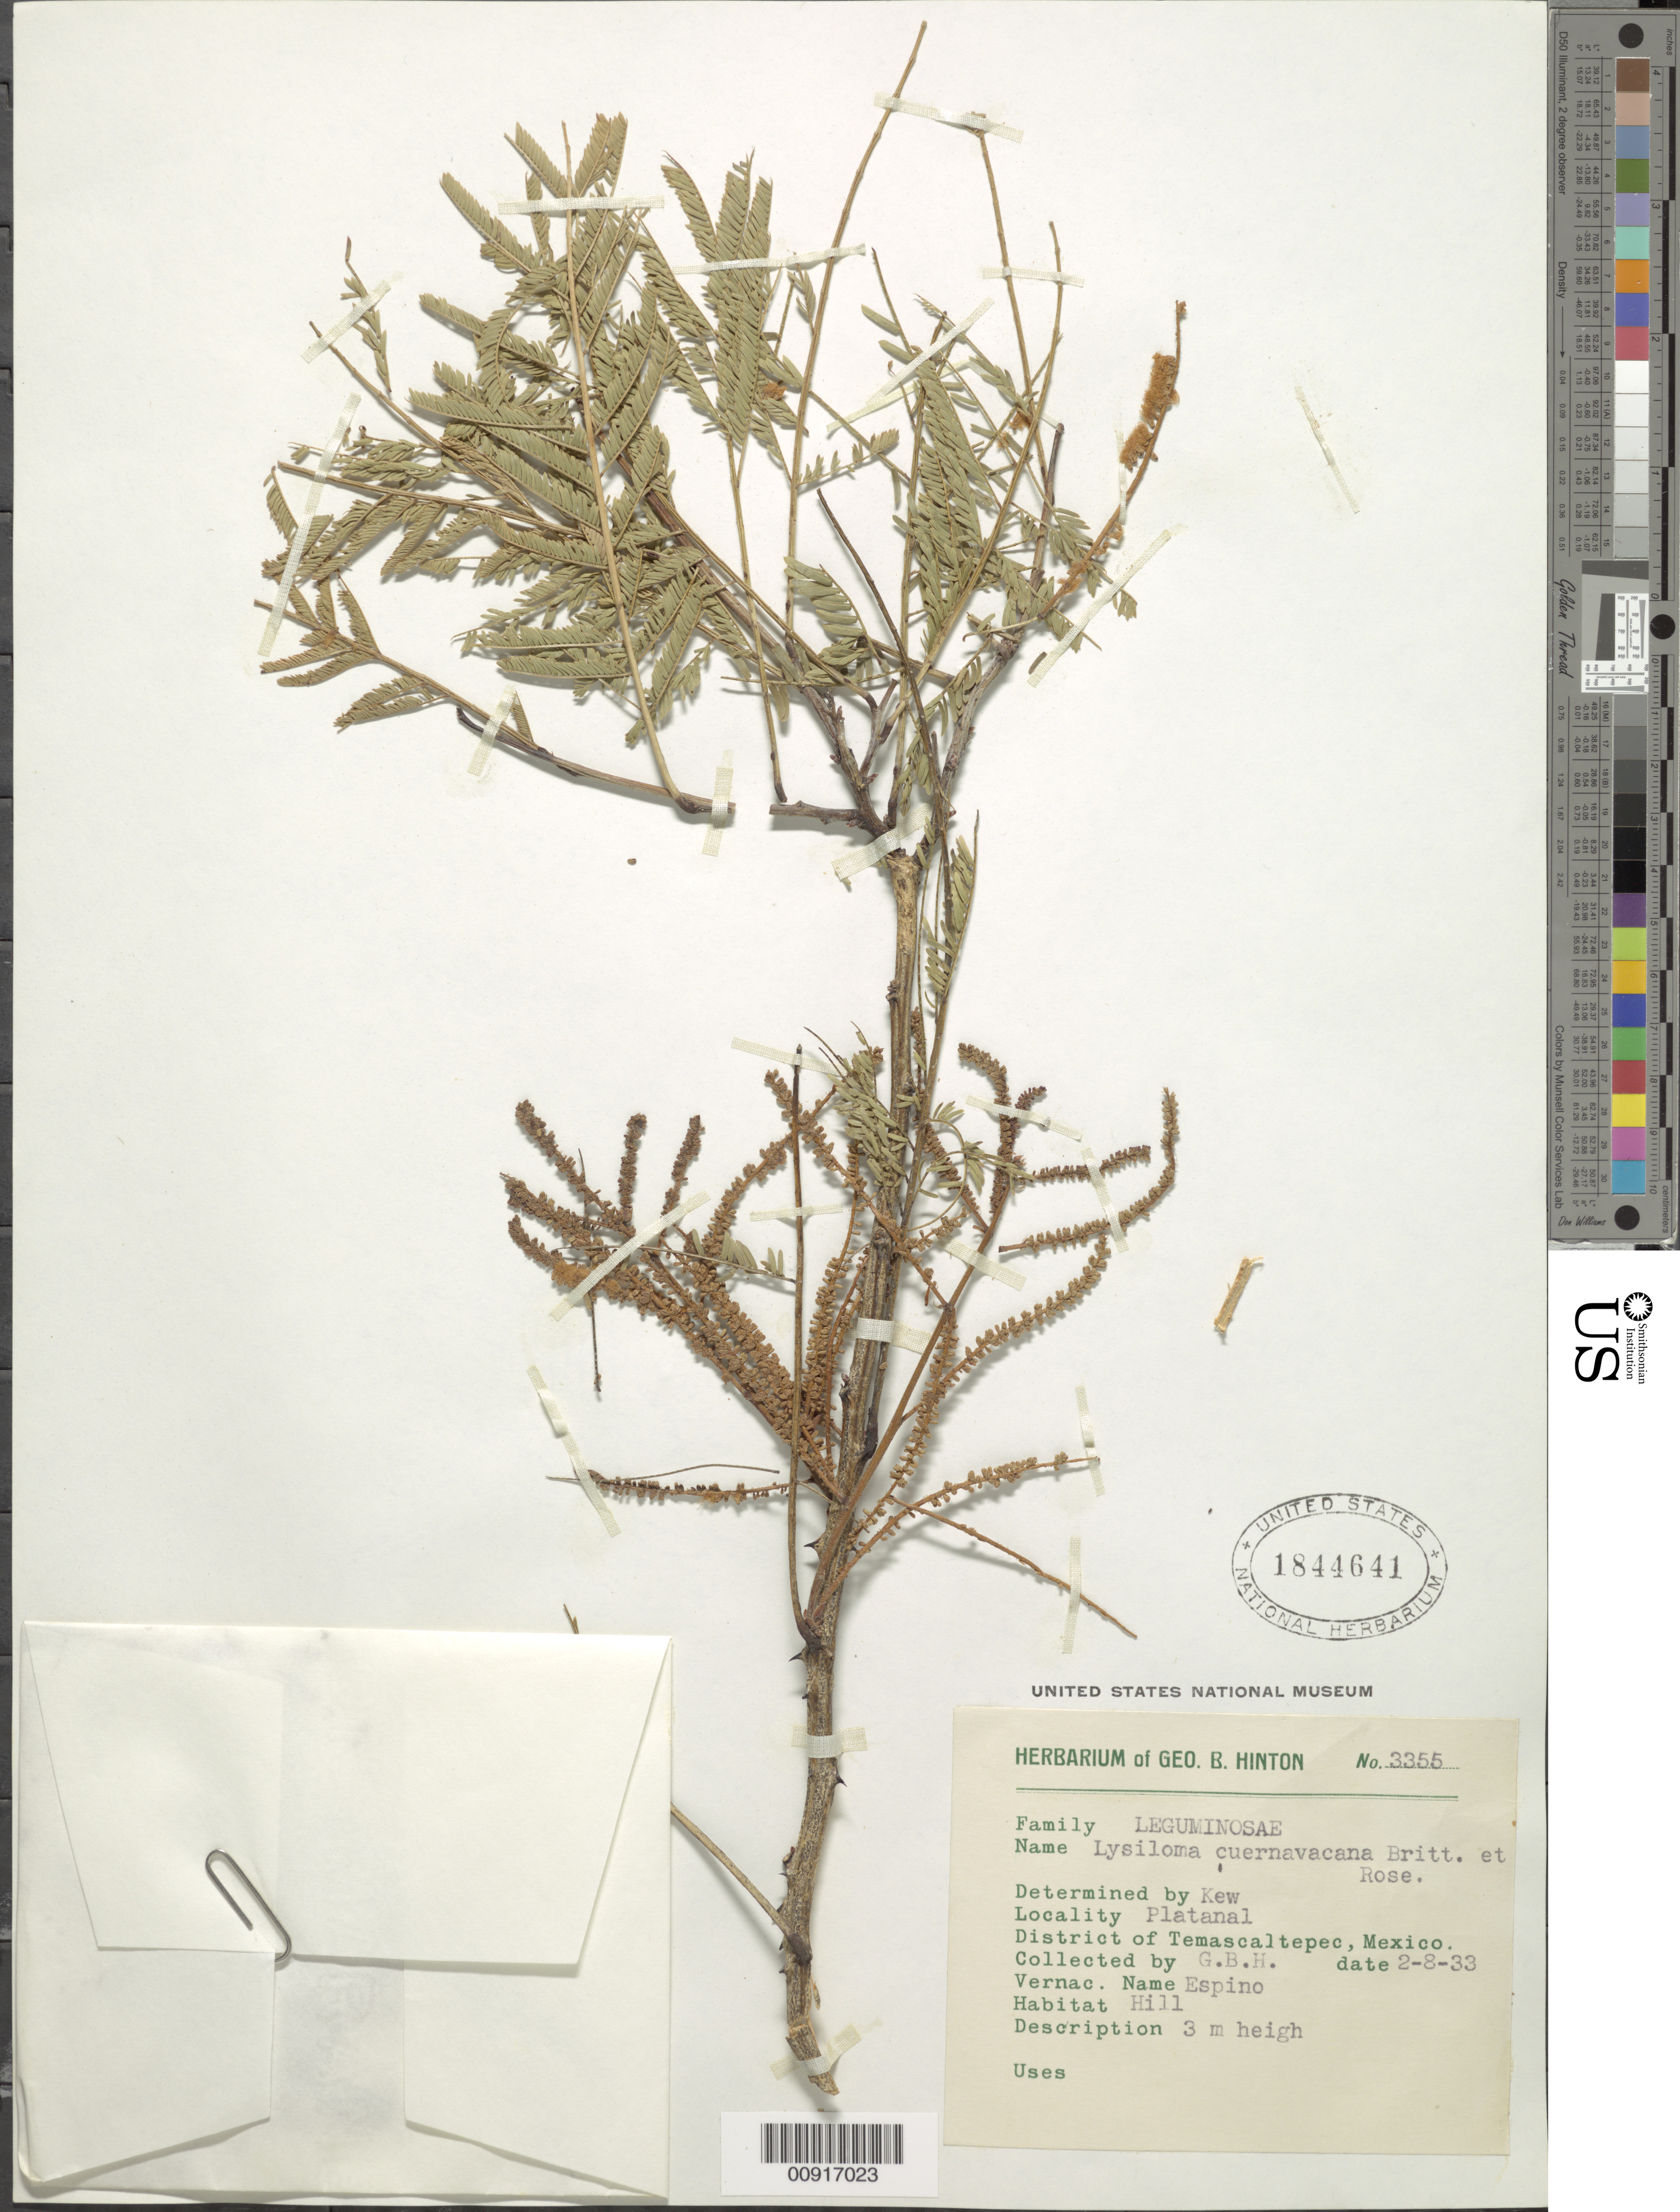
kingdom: Plantae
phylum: Tracheophyta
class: Magnoliopsida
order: Fabales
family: Fabaceae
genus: Lysiloma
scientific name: Lysiloma sp.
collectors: G. B. Hinton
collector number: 3355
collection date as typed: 08 Feb 1933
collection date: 1933-02-08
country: Mexico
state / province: México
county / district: Temascaltepec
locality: Platanal, District of Temascaltepec, State of Mexico.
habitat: Hill.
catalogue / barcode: US 1844641